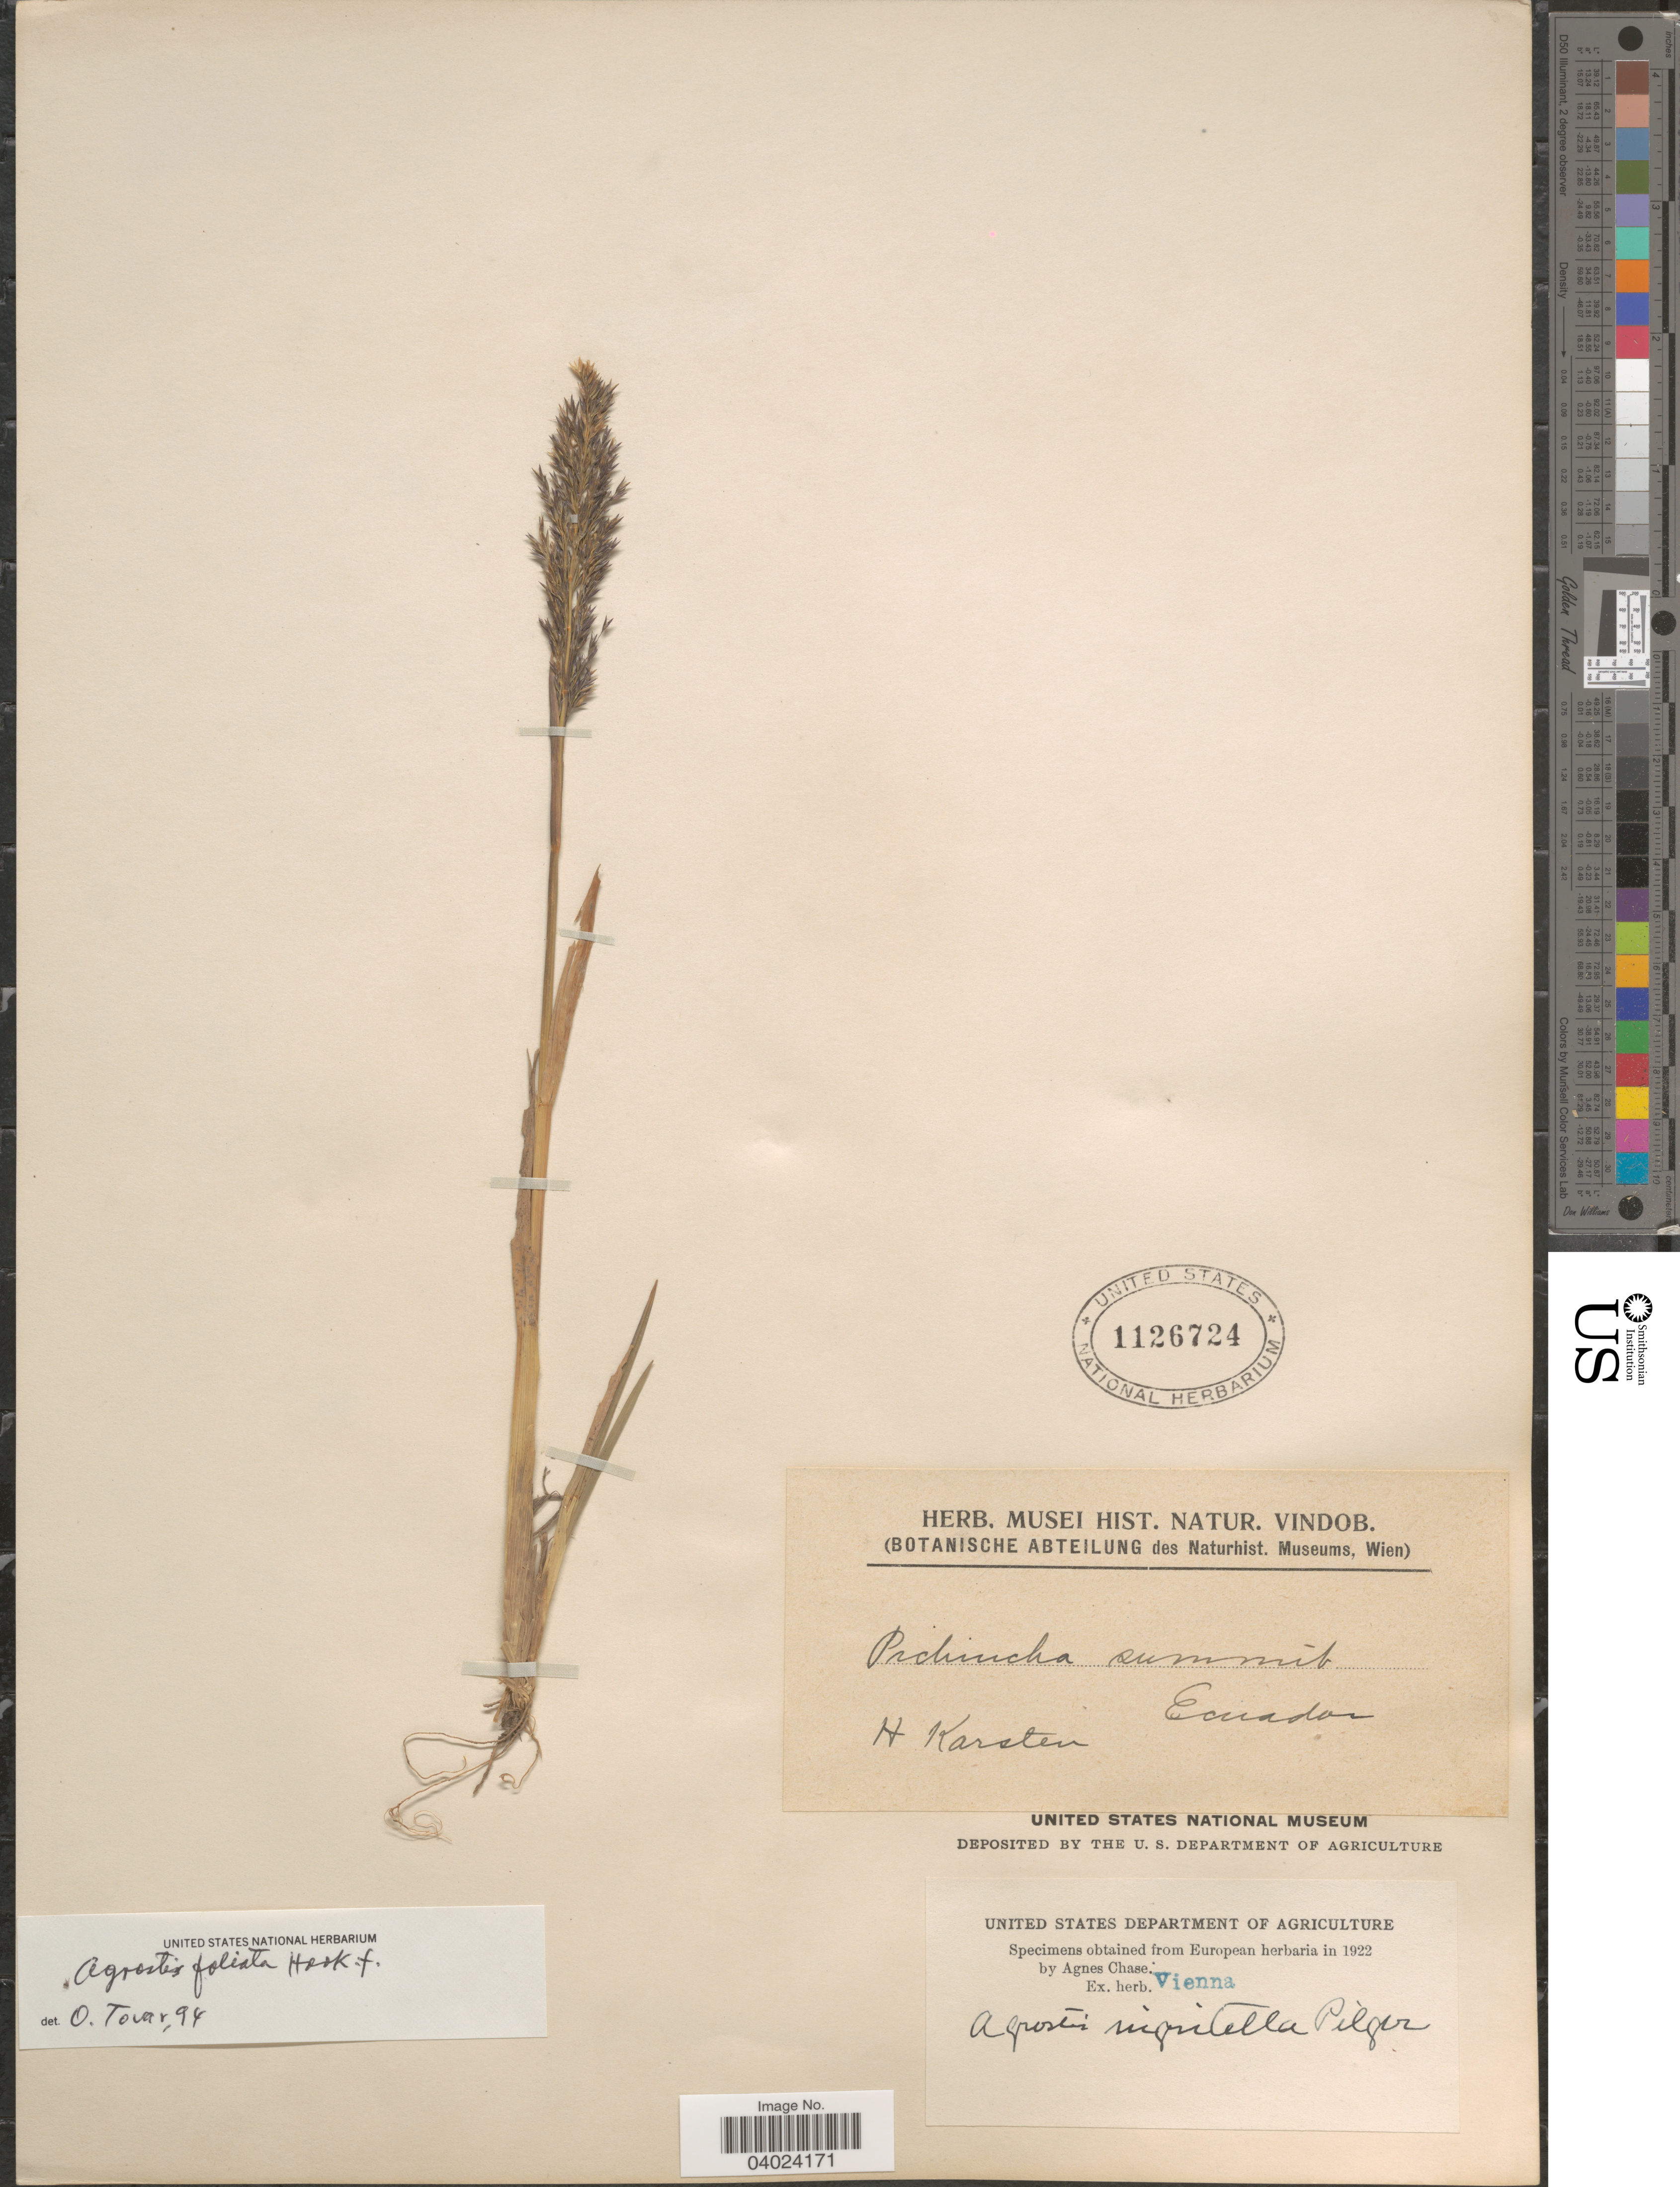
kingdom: Plantae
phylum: Tracheophyta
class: Liliopsida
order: Poales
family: Poaceae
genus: Agrostis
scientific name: Agrostis foliata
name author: Hook. f.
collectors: H. Karsten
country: Ecuador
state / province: Pichincha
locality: Pichincha summit.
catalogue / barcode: US 1126724